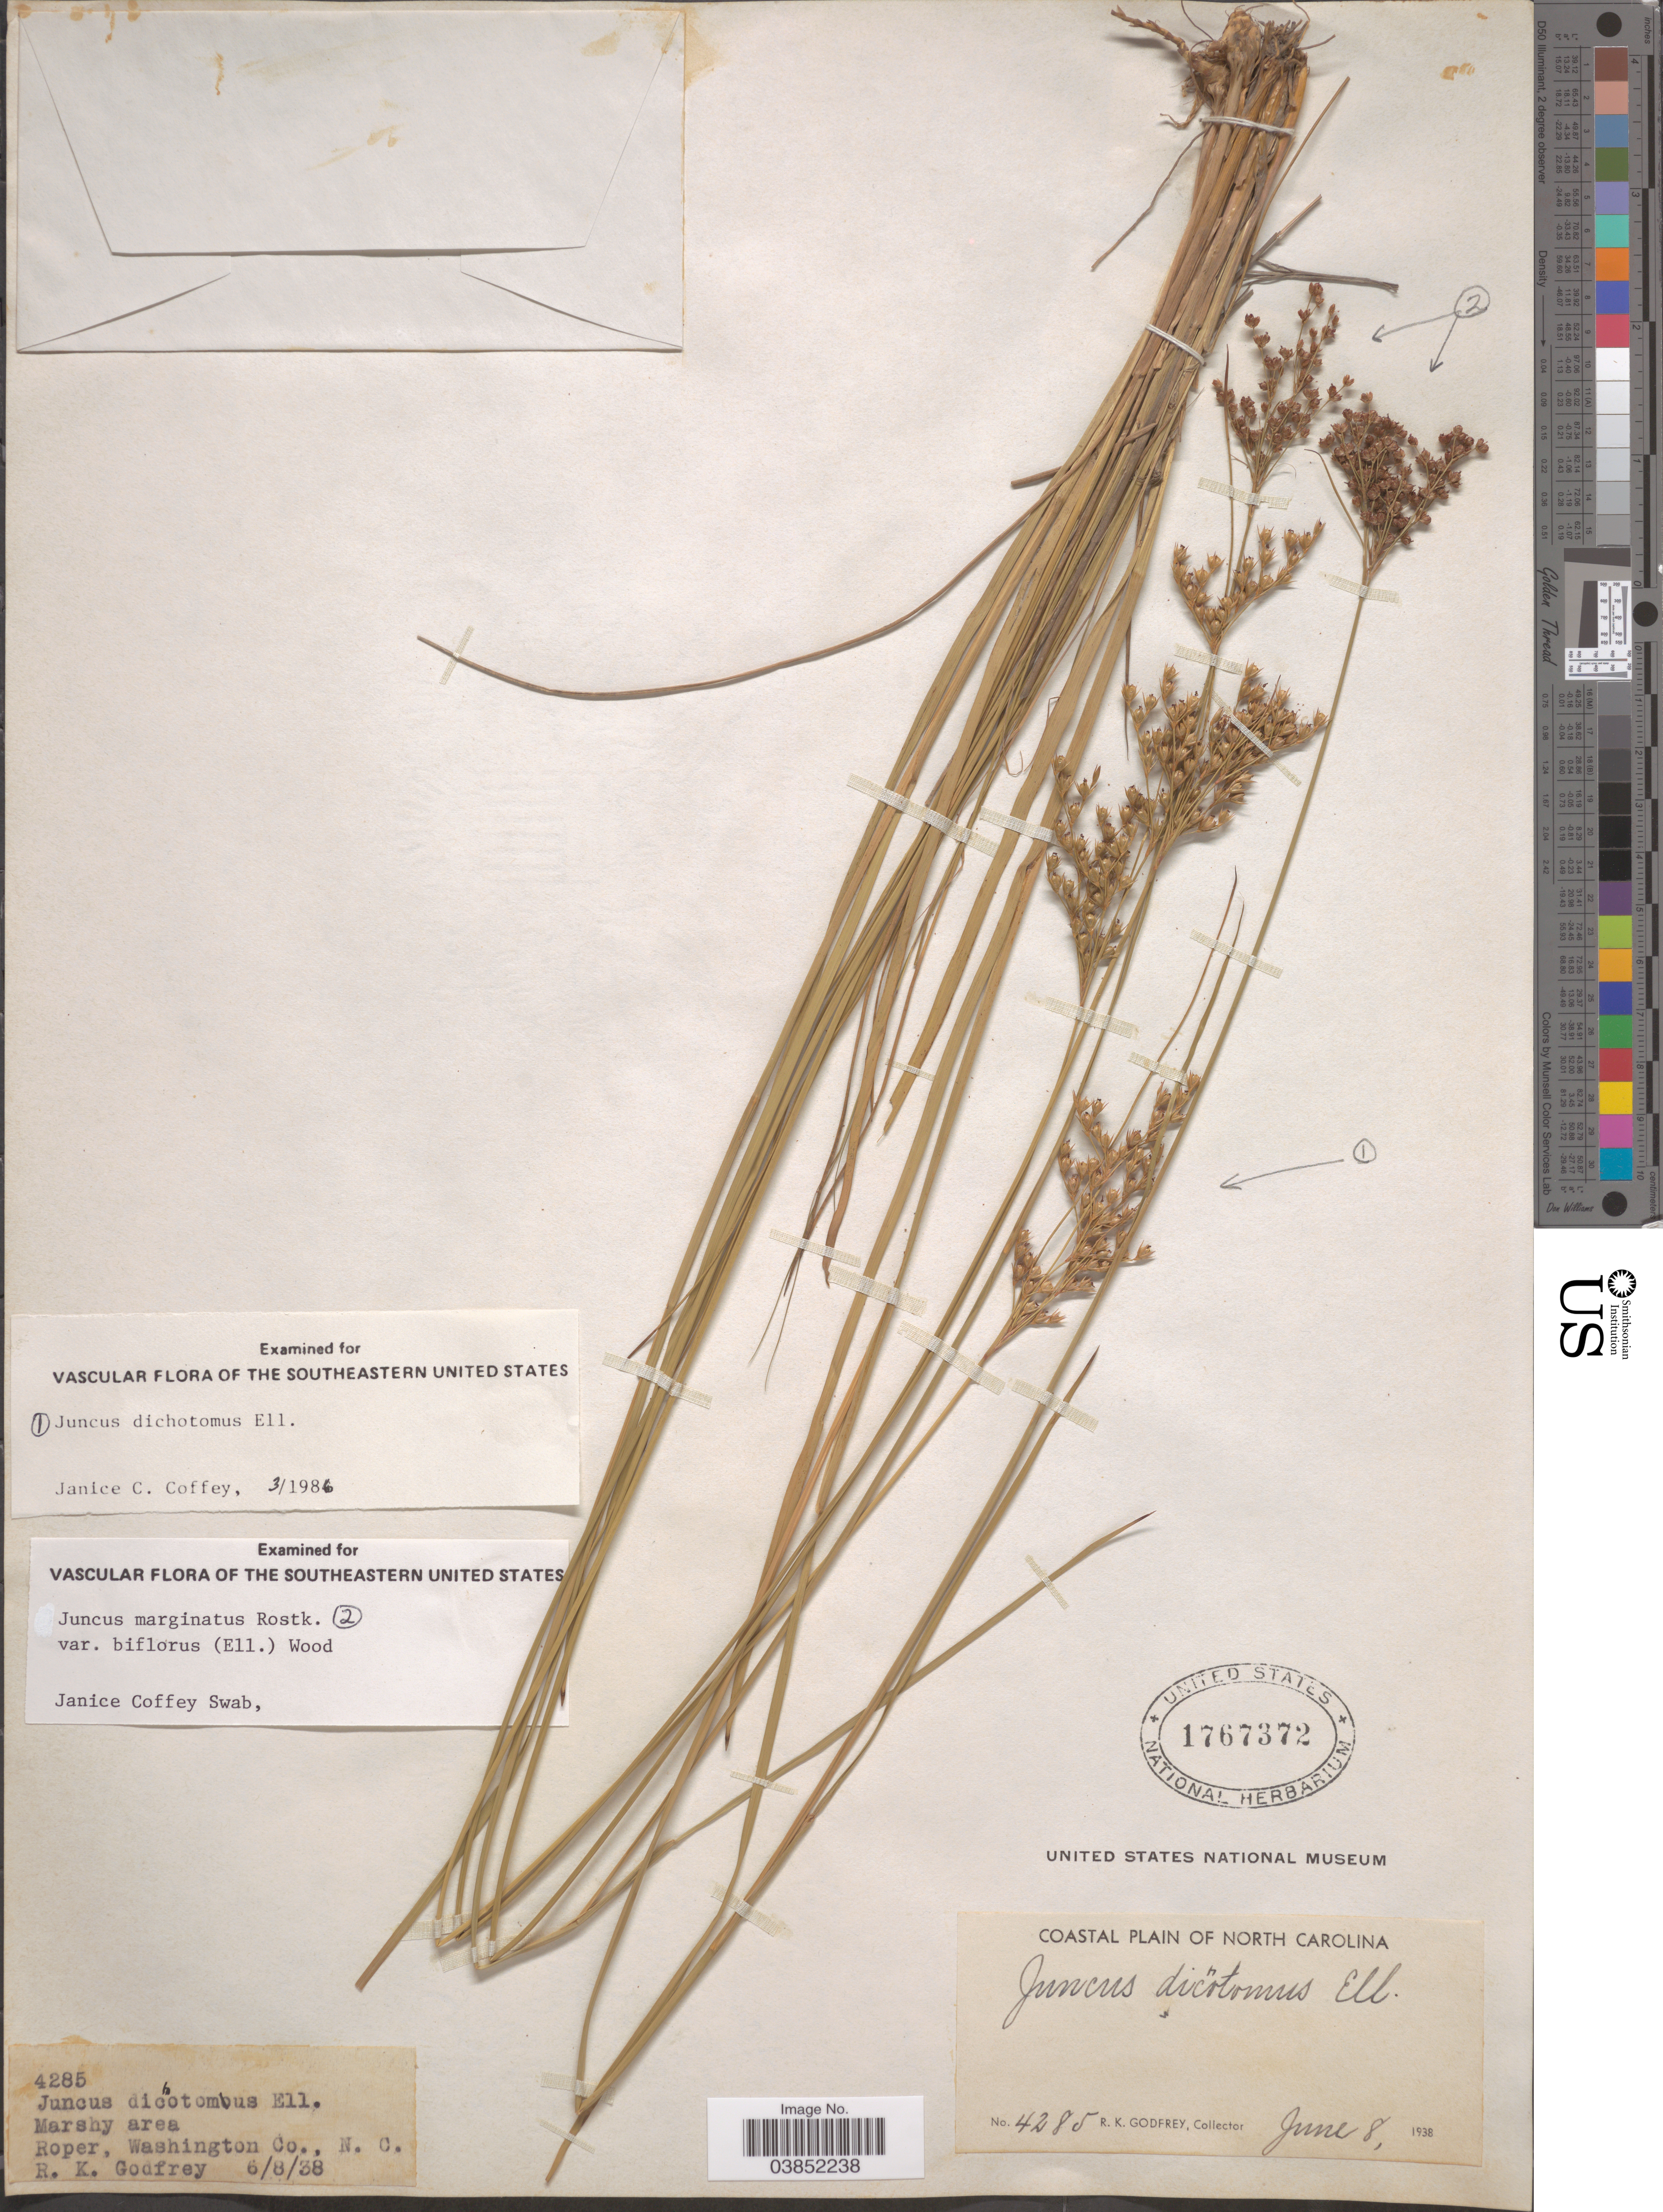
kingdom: Plantae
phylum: Tracheophyta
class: Liliopsida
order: Poales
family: Juncaceae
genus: Juncus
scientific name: Juncus dichotomus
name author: Elliott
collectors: R. K. Godfrey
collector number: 4285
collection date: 1938-06-08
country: United States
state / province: North Carolina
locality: Coastal Plain of North Carolina. Marshy area. Roper, Washington Co.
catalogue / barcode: US 1767372